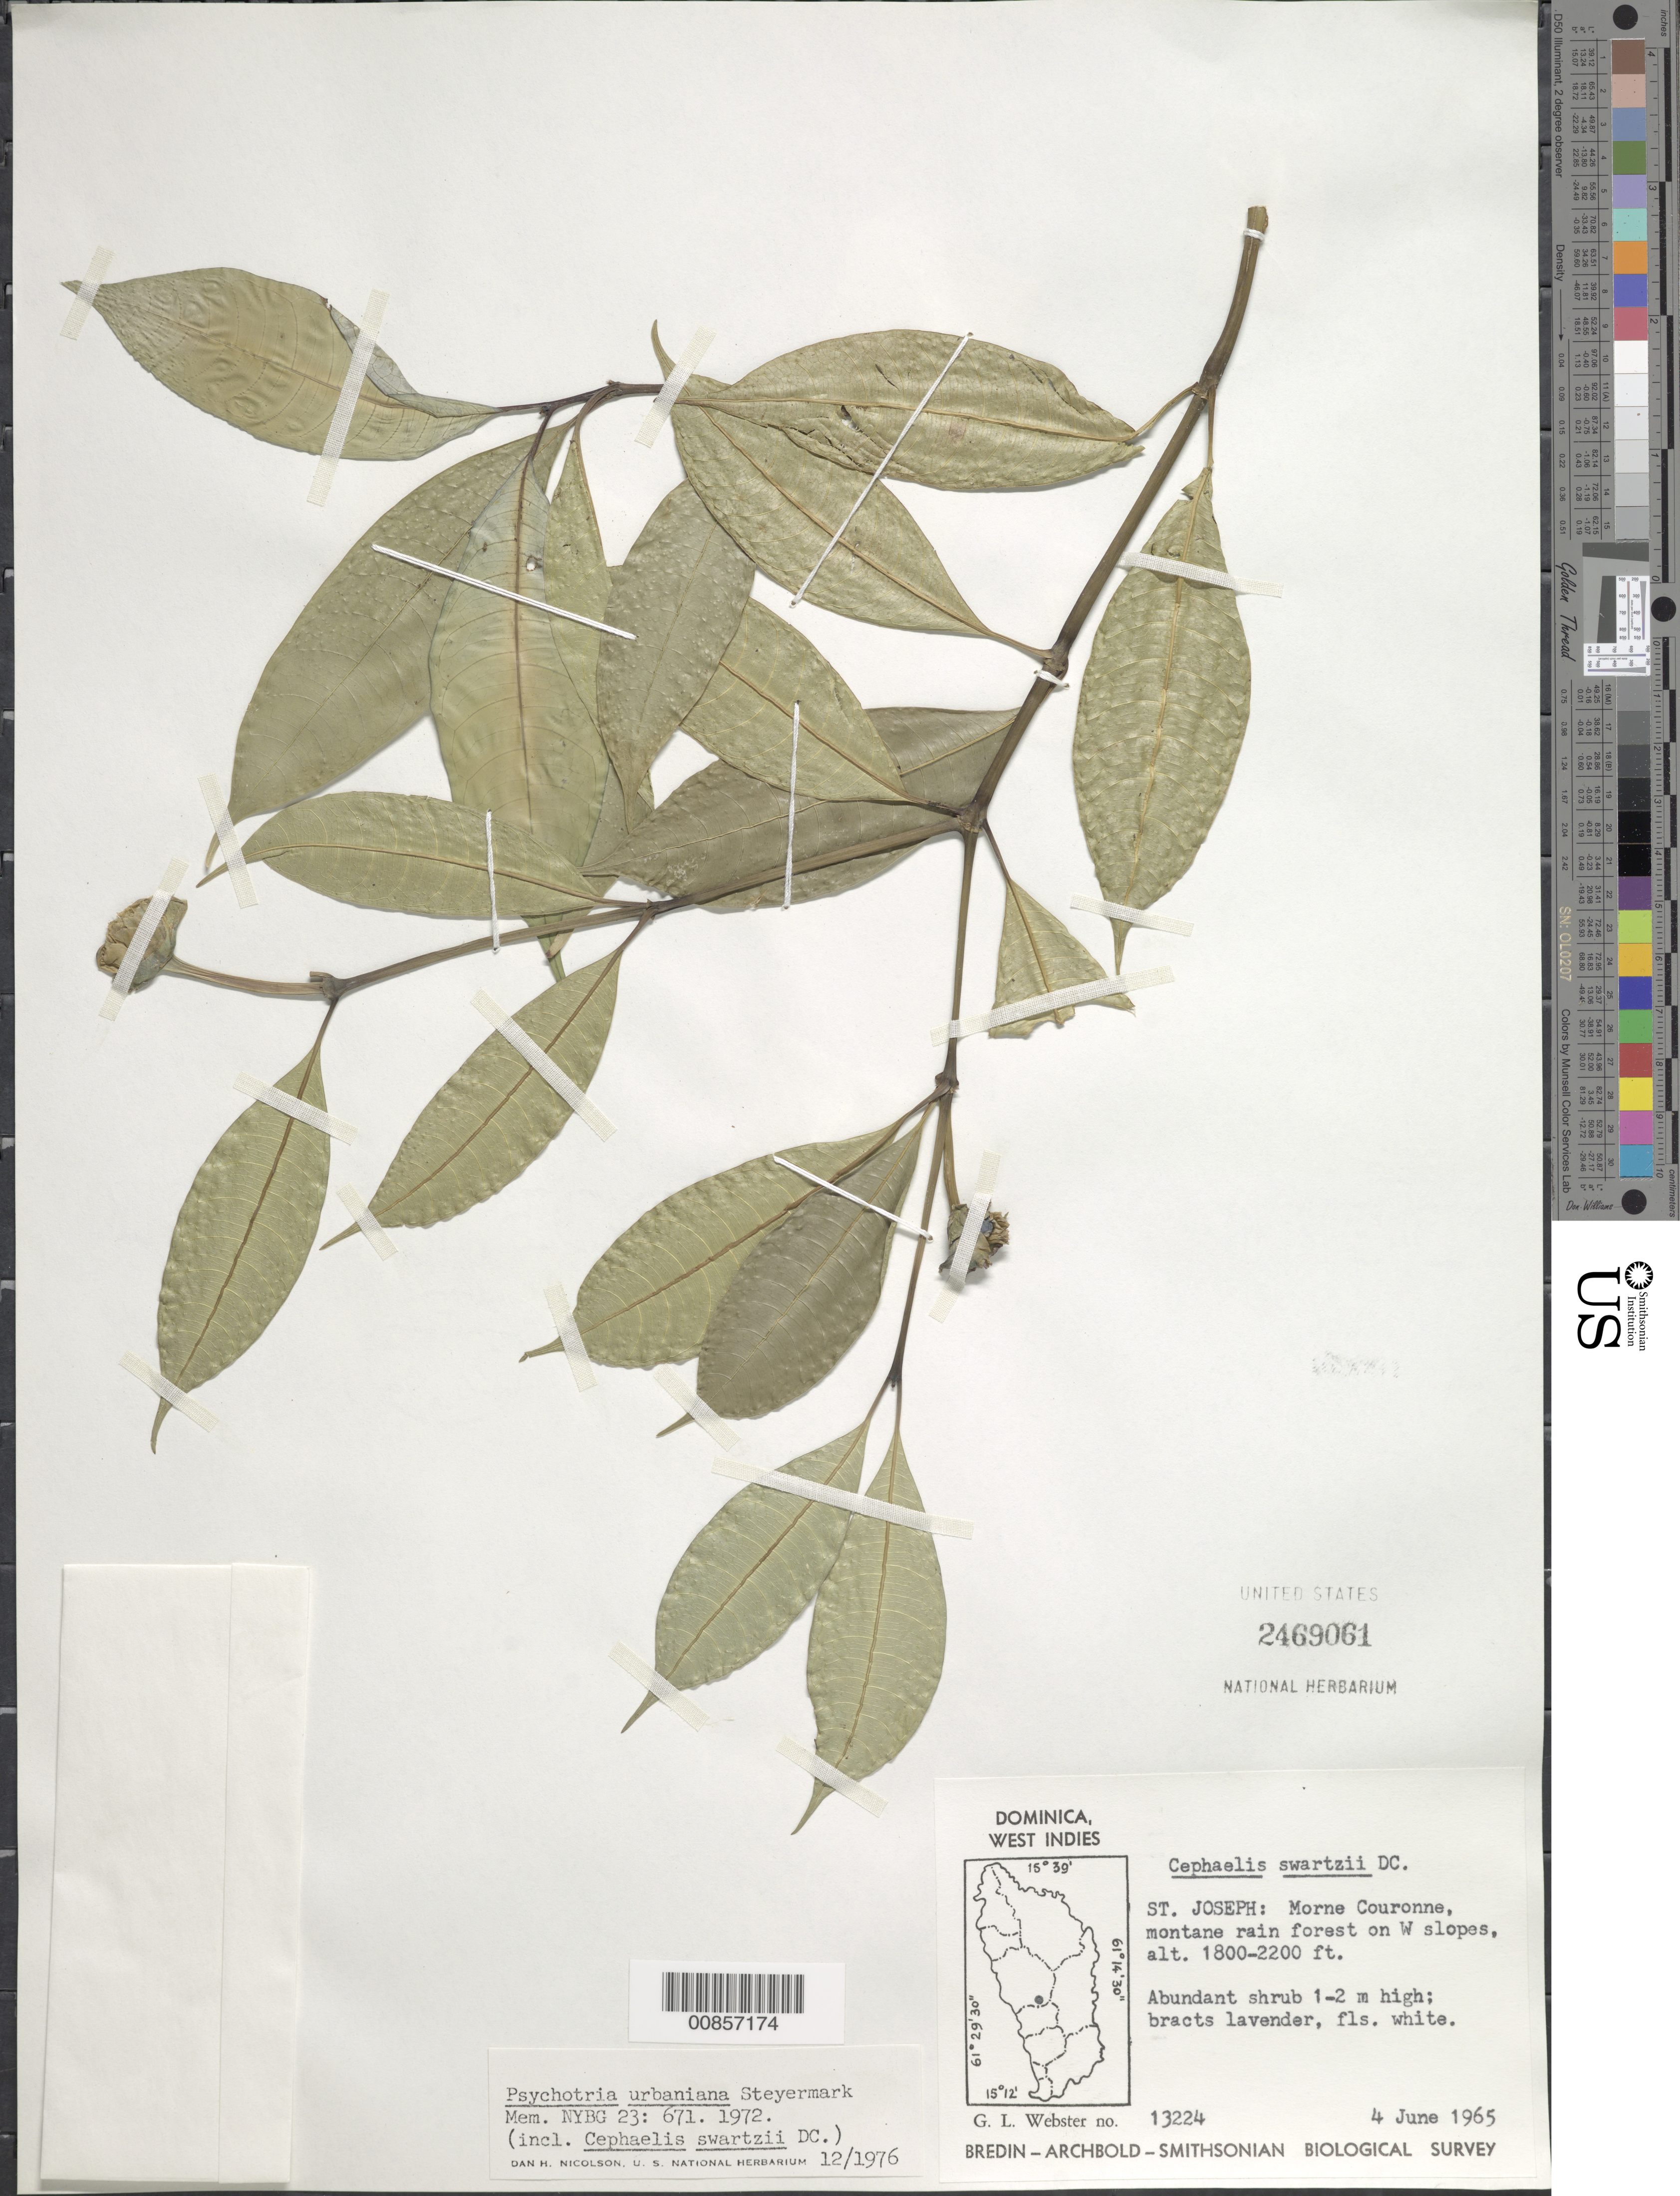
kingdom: Plantae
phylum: Tracheophyta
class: Magnoliopsida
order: Gentianales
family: Rubiaceae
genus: Psychotria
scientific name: Psychotria urbaniana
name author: Steyerm.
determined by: Nicolson, Dan H.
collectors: G. L. Webster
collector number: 13224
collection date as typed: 04 Jun 1965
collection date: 1965-06-04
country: Dominica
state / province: St. Joseph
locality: Morne Couronne, on W slopes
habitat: Montane rainforest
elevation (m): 549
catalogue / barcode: US 2469061